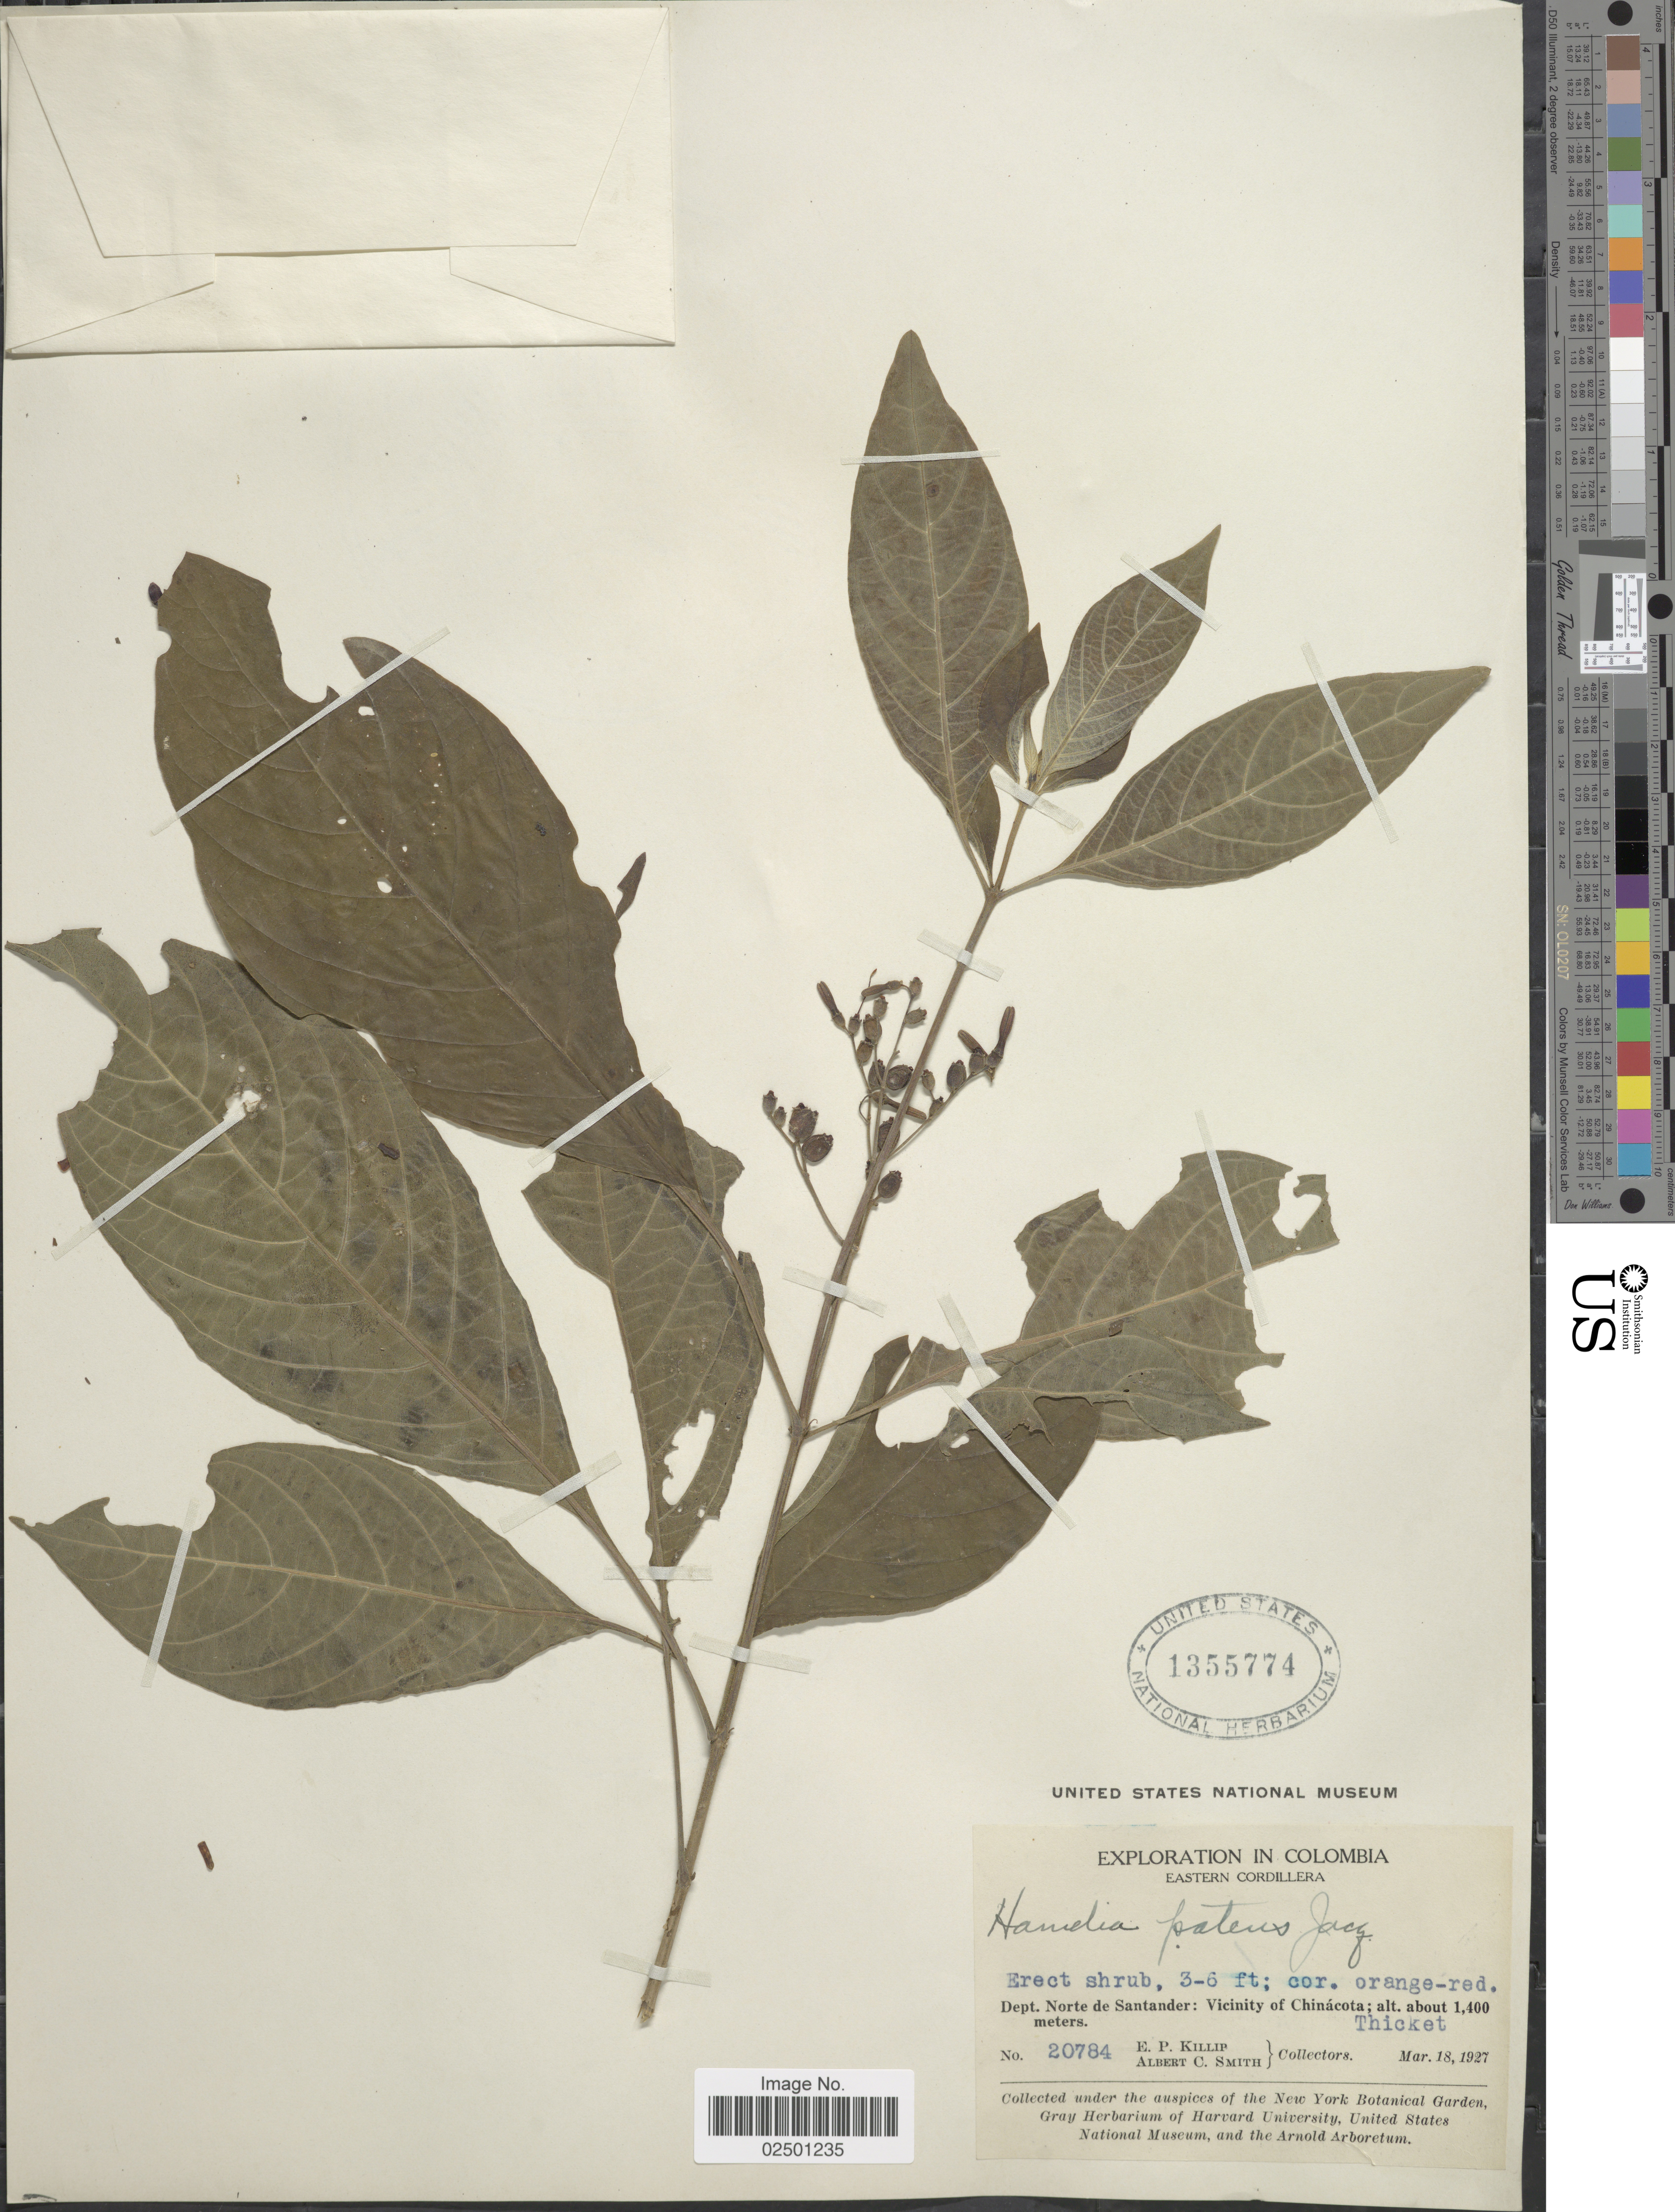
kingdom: Plantae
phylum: Tracheophyta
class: Magnoliopsida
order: Gentianales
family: Rubiaceae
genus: Hamelia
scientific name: Hamelia patens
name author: Jacq.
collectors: E. P. Killip & A. C. Smith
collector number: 20784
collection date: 1927-03-18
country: Colombia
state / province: Norte de Santander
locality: Eastern Cordillera. Dept. Norte de Santander: Vicinity of Chinacota.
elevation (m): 1400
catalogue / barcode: US 1355774